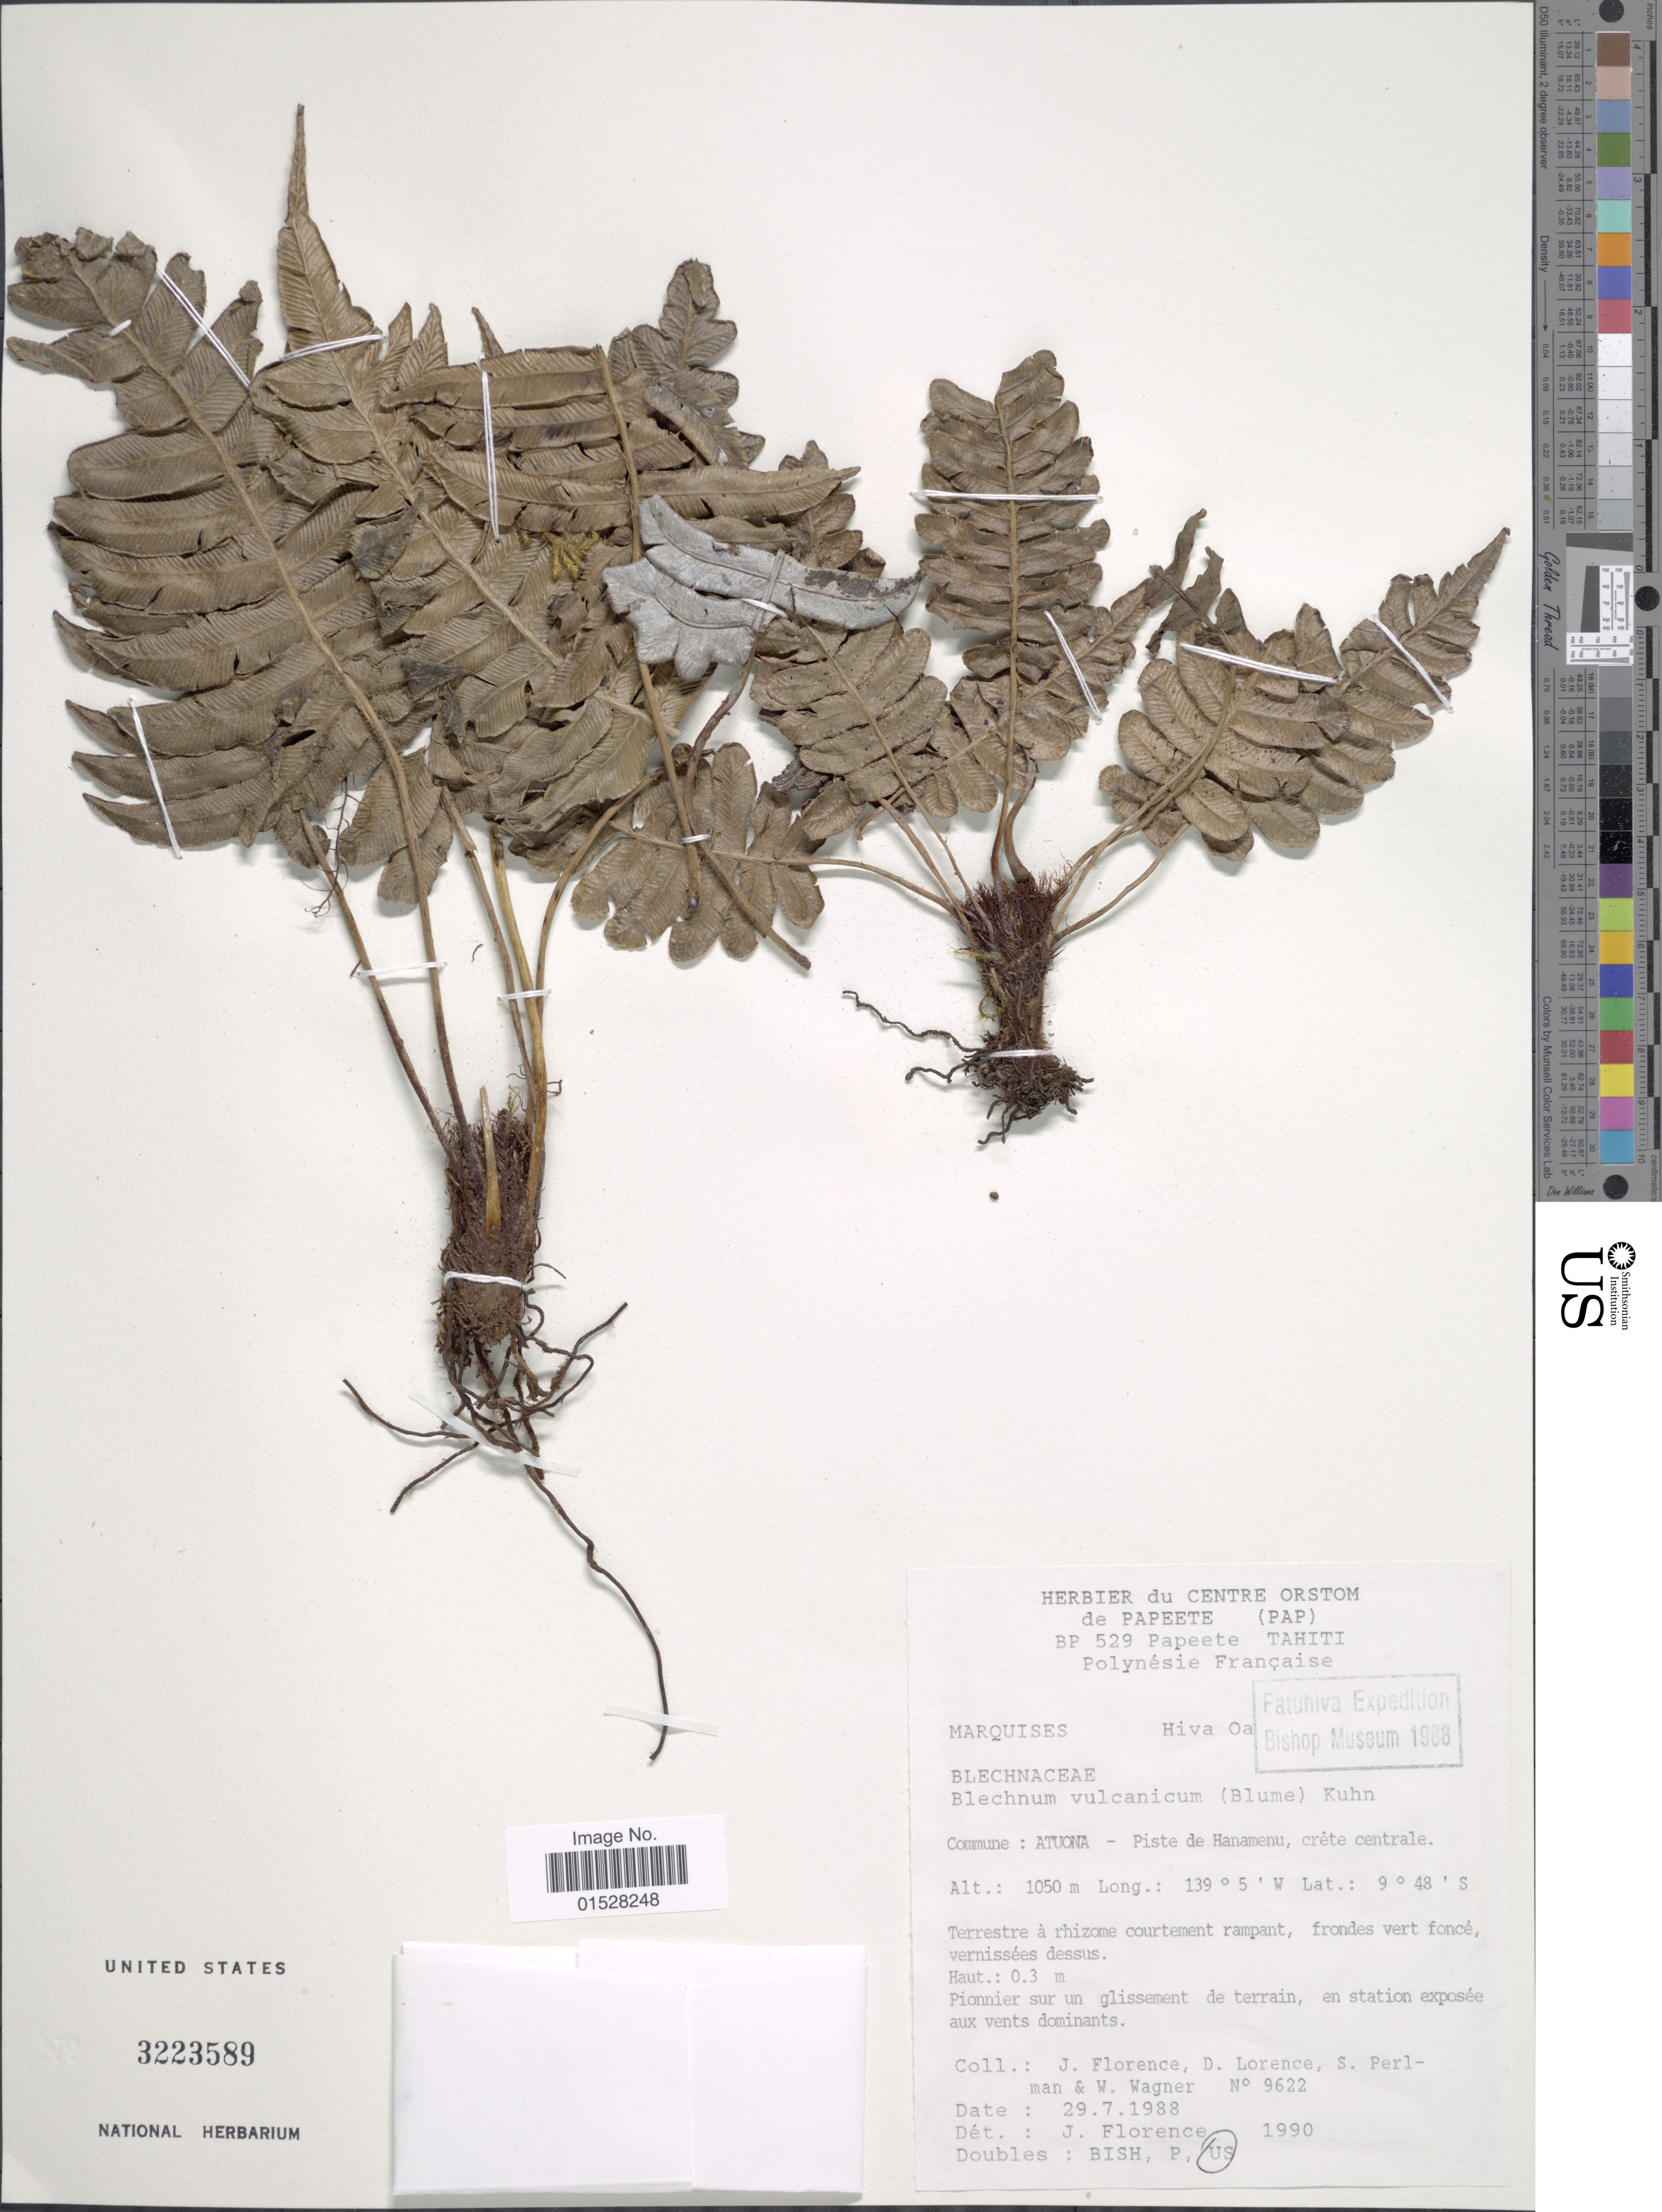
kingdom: Plantae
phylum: Tracheophyta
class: Polypodiopsida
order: Polypodiales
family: Blechnaceae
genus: Blechnum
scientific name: Blechnum vulcanicum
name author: (Blume) Kuhn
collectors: J. Florence, D. Lorence, S. Perlman & W. G. Wagner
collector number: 9622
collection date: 1988-07-29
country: French Polynesia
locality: Marquises, Hiva Oa.. [unsure placement], Commune: Atuona-Piste de Hanamenu, crête centrale.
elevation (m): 1050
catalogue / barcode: US 3223589